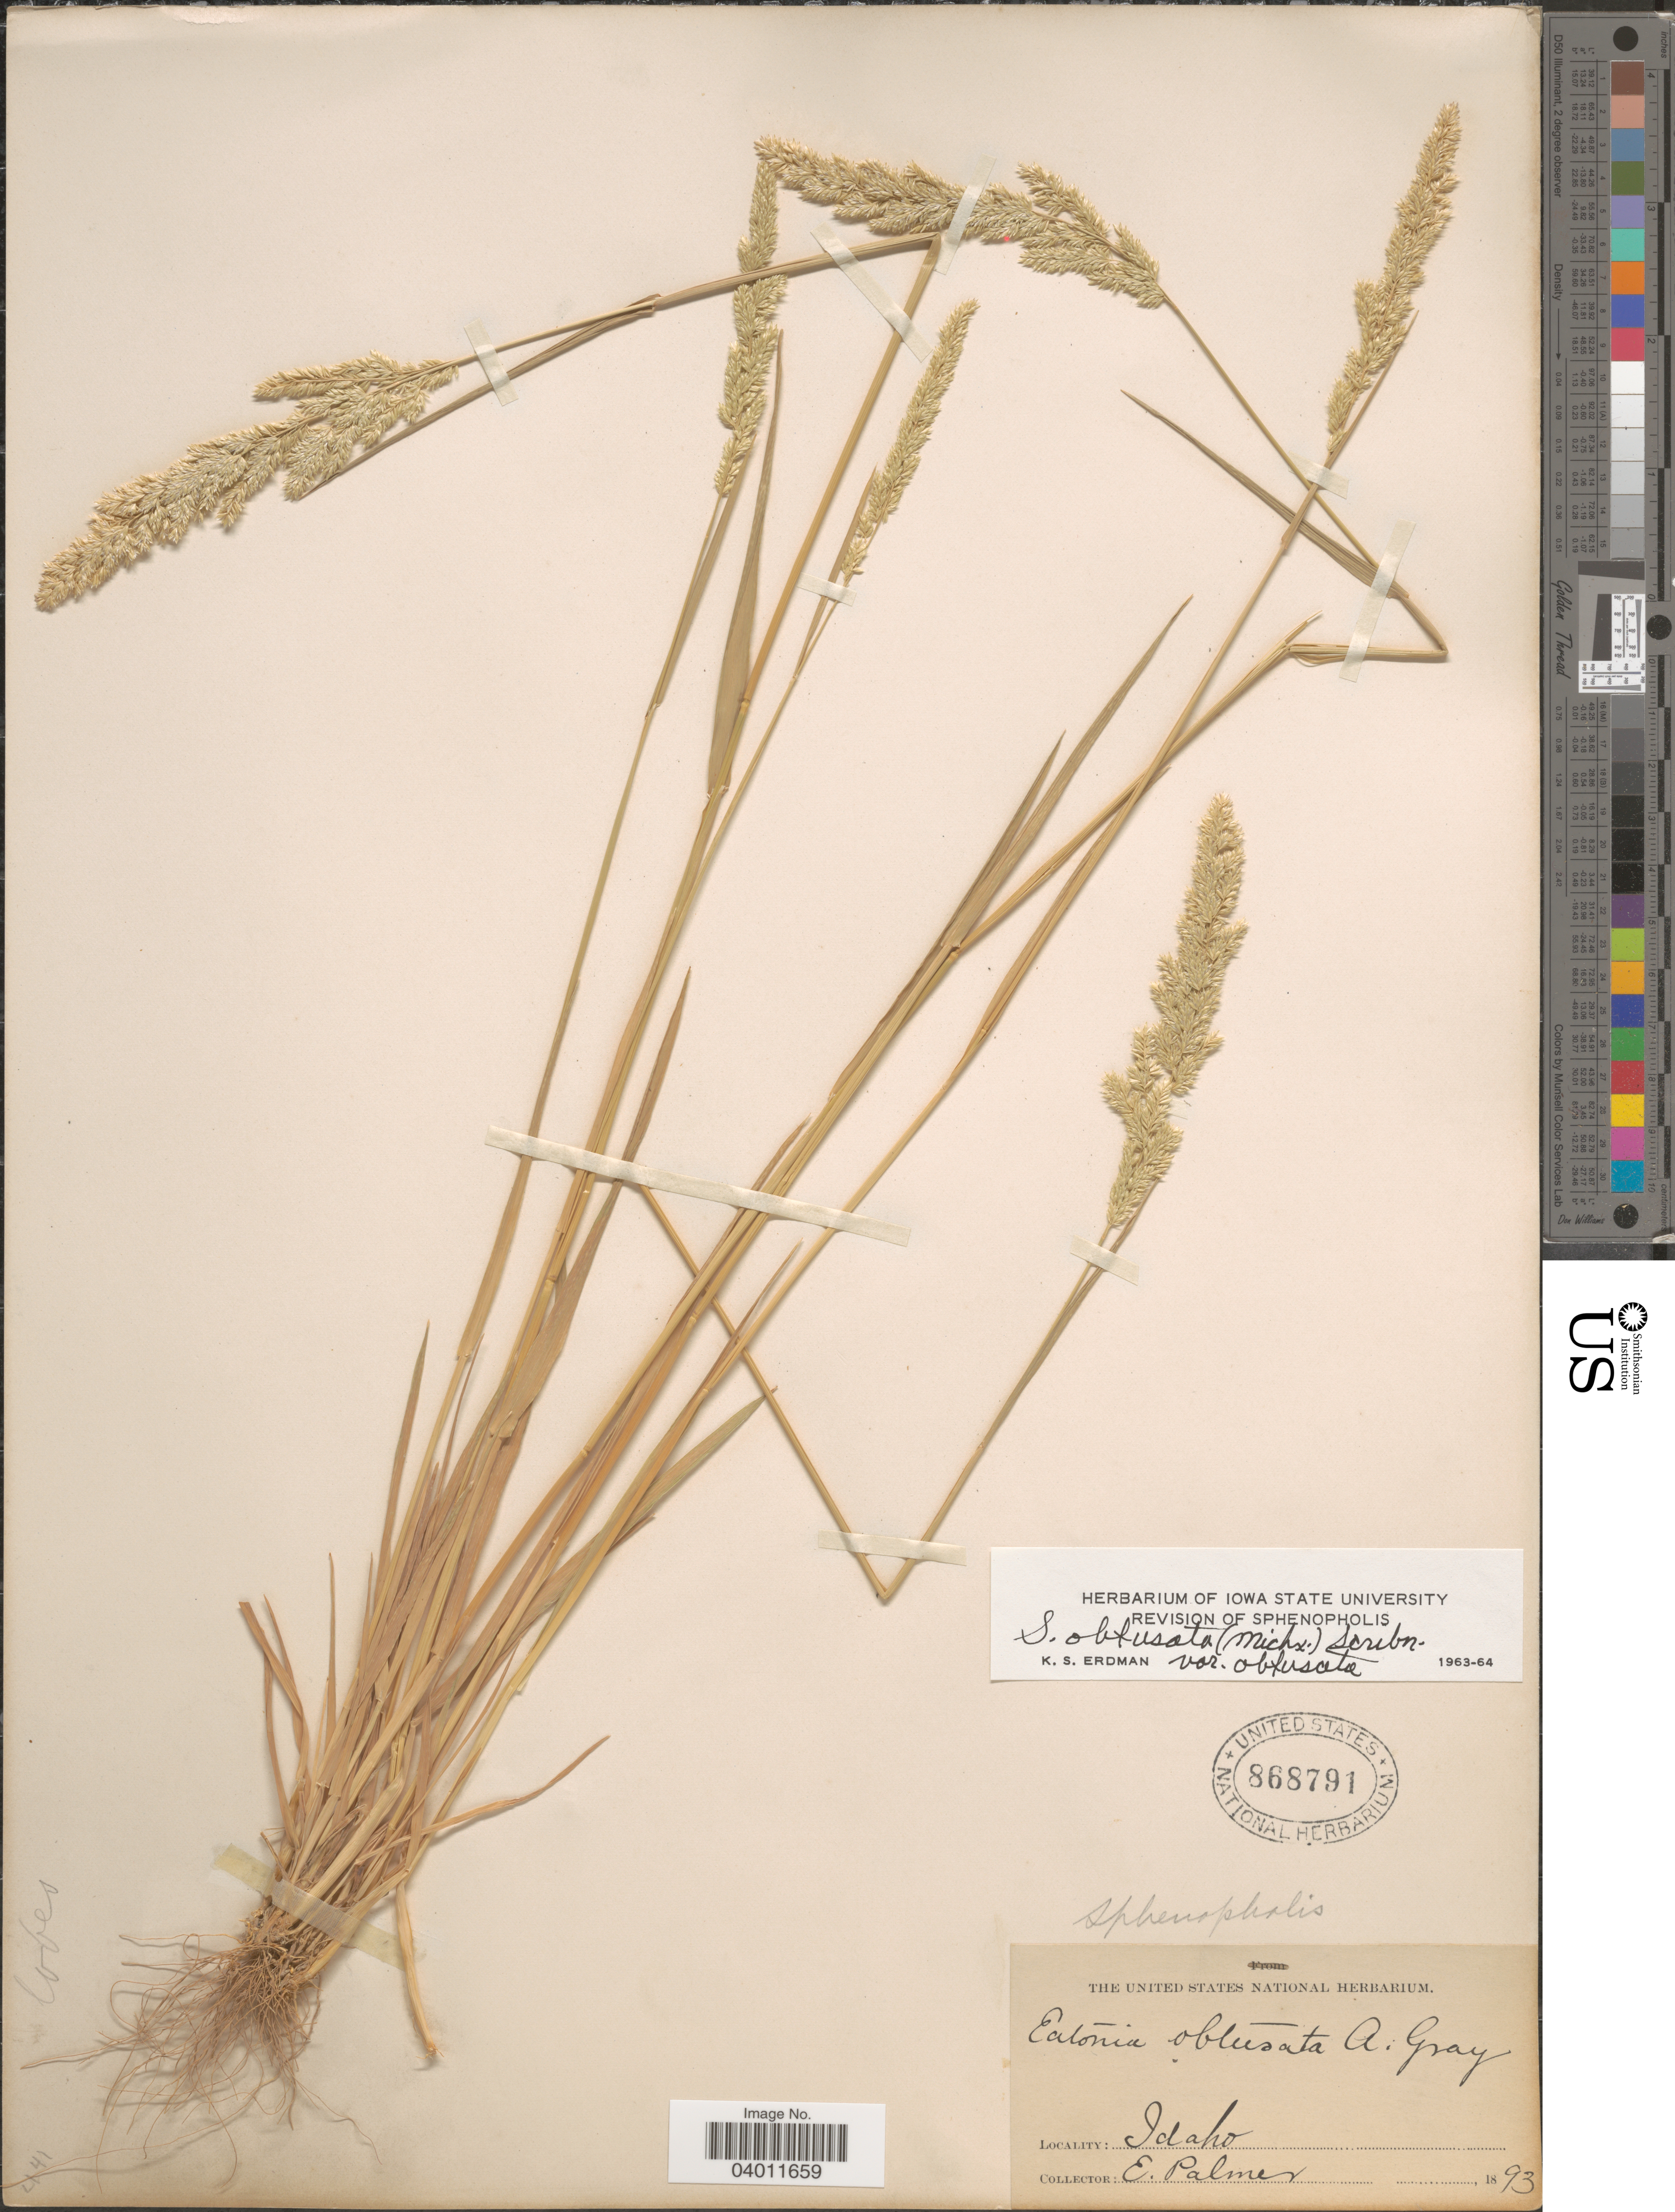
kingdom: Plantae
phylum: Tracheophyta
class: Liliopsida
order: Poales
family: Poaceae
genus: Sphenopholis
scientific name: Sphenopholis obtusata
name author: (Michx.) Scribn.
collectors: E. Palmer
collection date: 1893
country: United States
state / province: Idaho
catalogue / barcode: US 868791